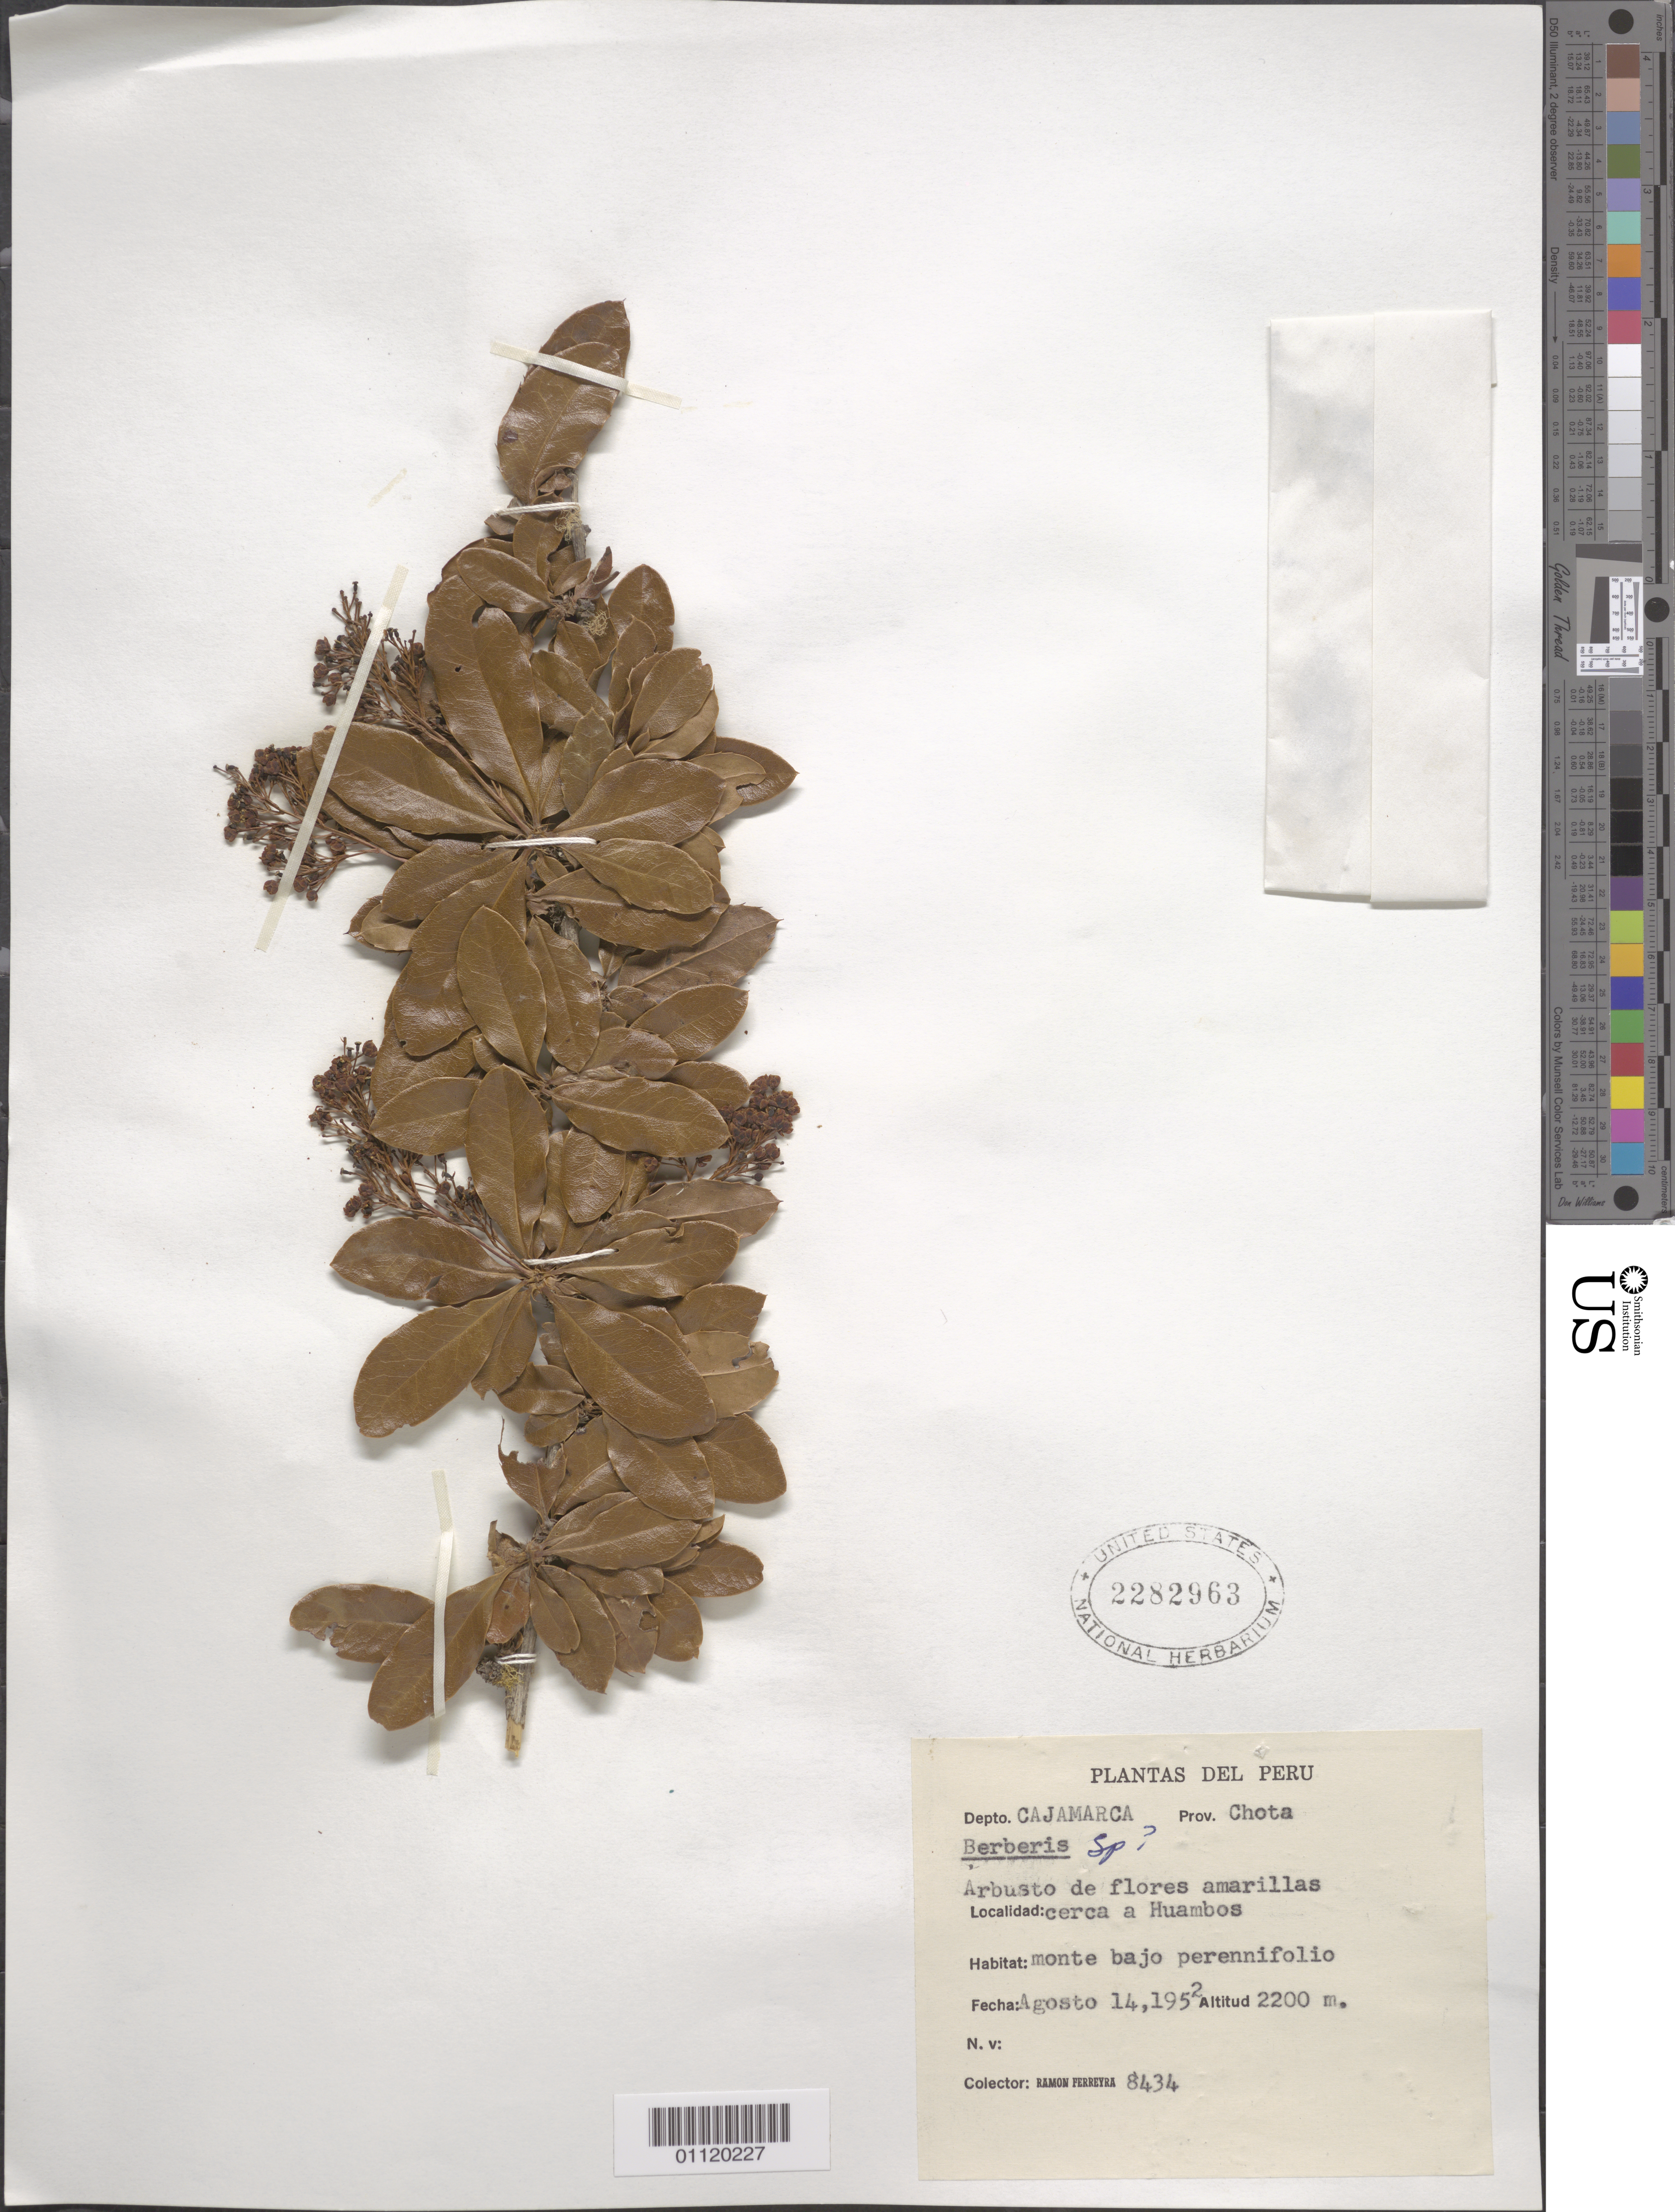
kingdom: Plantae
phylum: Tracheophyta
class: Magnoliopsida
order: Ranunculales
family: Berberidaceae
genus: Berberis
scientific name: Berberis sp.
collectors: R. A. Ferreyra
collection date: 1952-08-14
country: Peru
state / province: Cajamarca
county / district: Chota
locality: Near Huambos. Low evergreen mountain.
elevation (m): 2200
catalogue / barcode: US 2282963